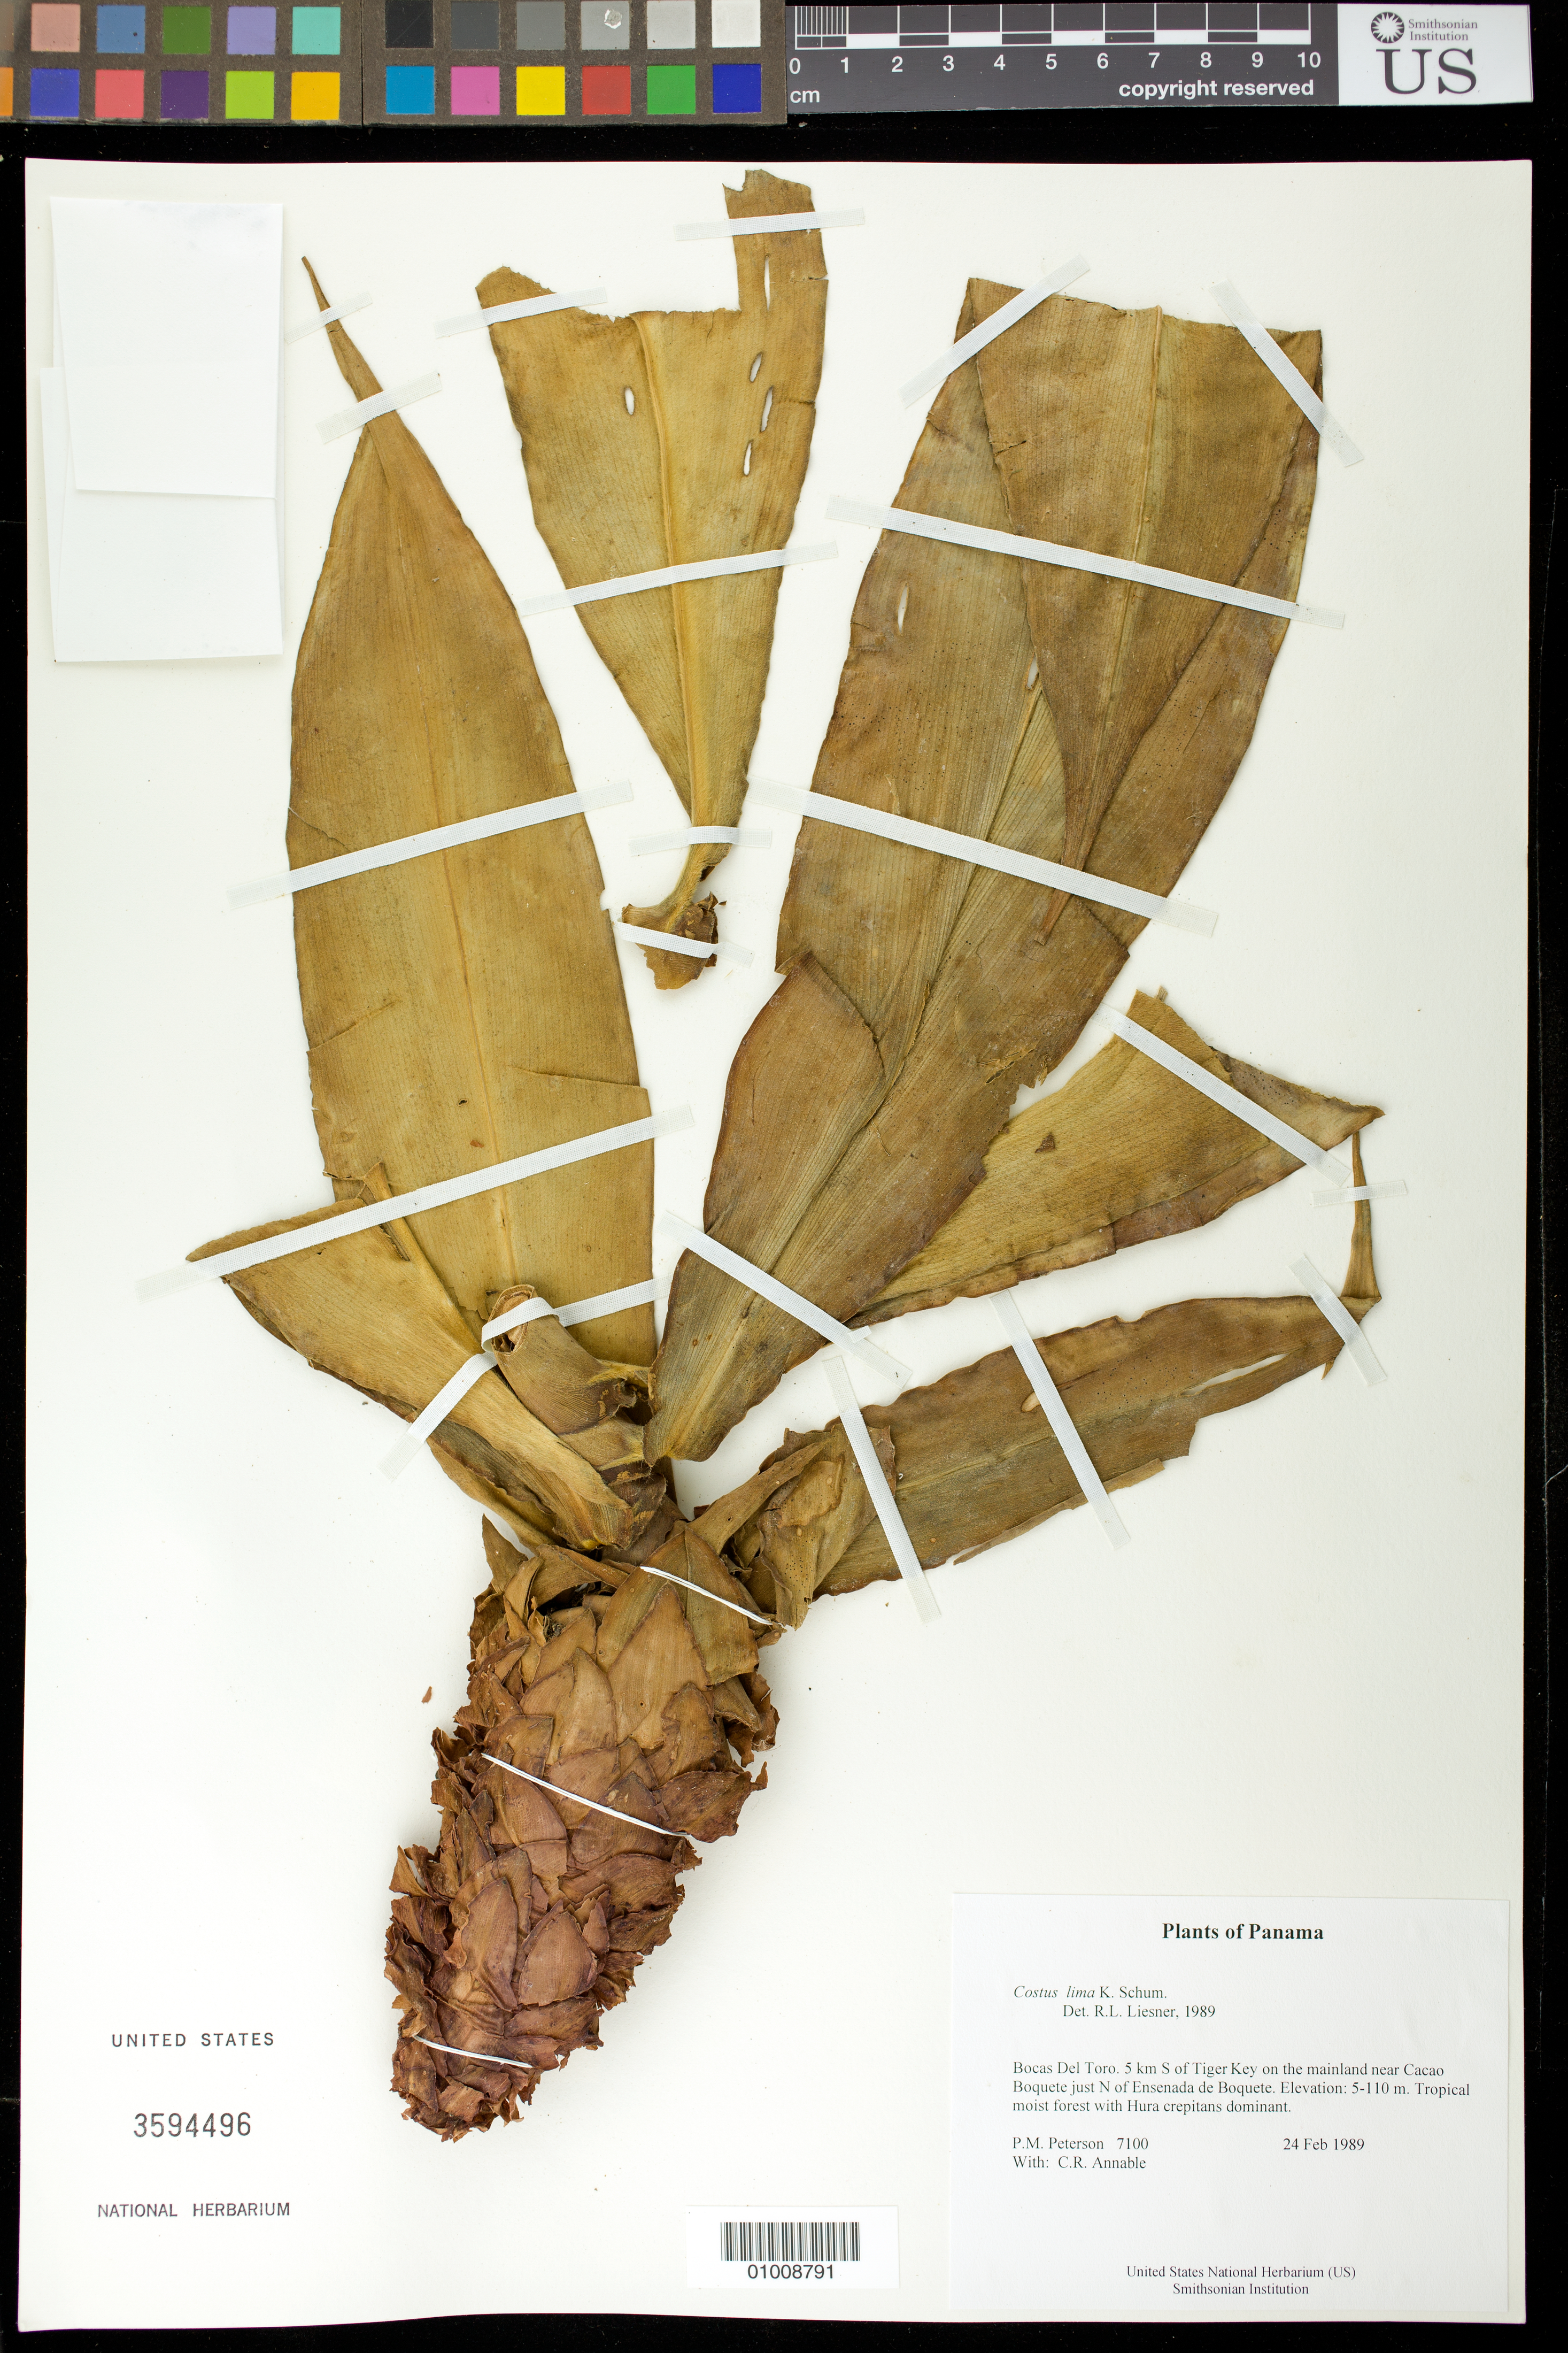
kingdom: Plantae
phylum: Tracheophyta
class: Liliopsida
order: Zingiberales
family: Costaceae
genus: Costus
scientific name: Costus lima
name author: K. Schum.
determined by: Liesner, R. L.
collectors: P. M. Peterson & C. R. Annable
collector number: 07100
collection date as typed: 24 Feb 1989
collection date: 1989-02-24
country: Panama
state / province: Bocas del Toro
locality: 5 km S of Tiger Key on the mainland near Cacao Boquete just N of Ensenada de Boquete.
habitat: Tropical moist forest with Hura crepitans dominant.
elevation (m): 5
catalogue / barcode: US 3594496